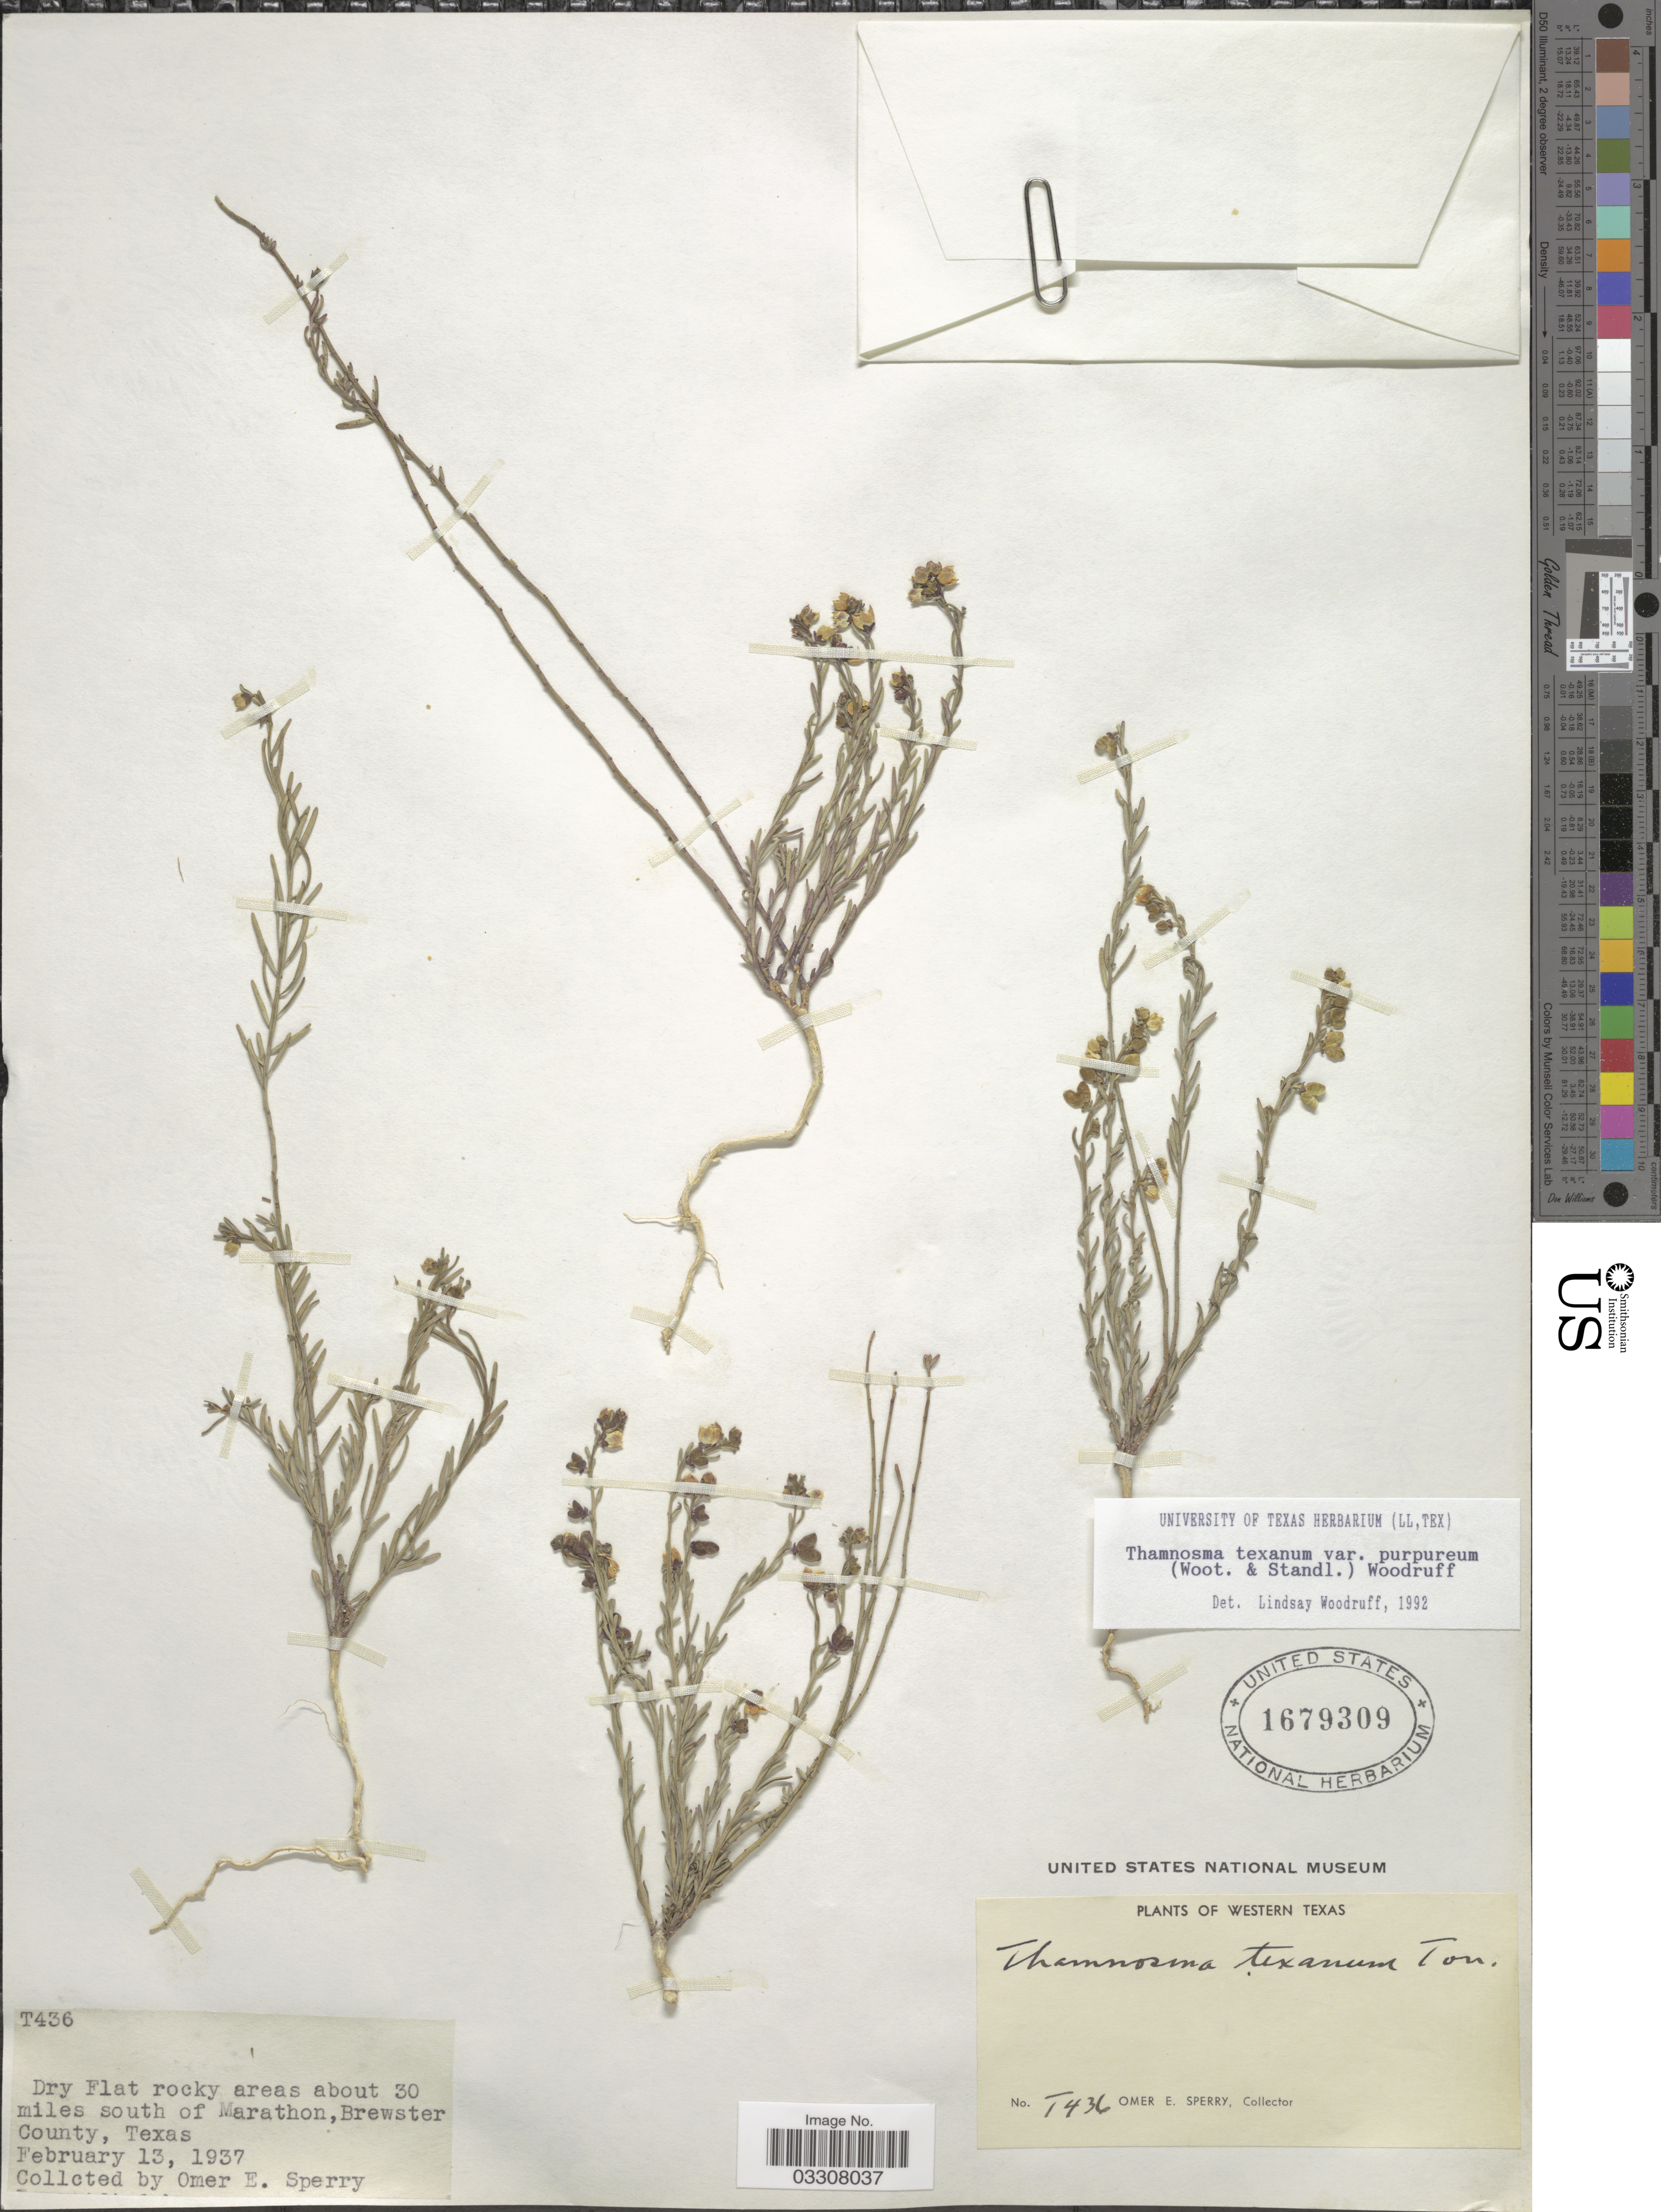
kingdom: Plantae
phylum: Tracheophyta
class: Magnoliopsida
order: Sapindales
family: Rutaceae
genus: Thamnosma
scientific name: Thamnosma texana var. purpurea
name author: (Wooton & Standl.) Woodruff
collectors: O. E. Sperry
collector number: T436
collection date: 1937-02-13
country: United States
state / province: Texas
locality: Western Texas. About 30 miles south of Marathon, Brewster County.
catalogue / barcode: US 1679309